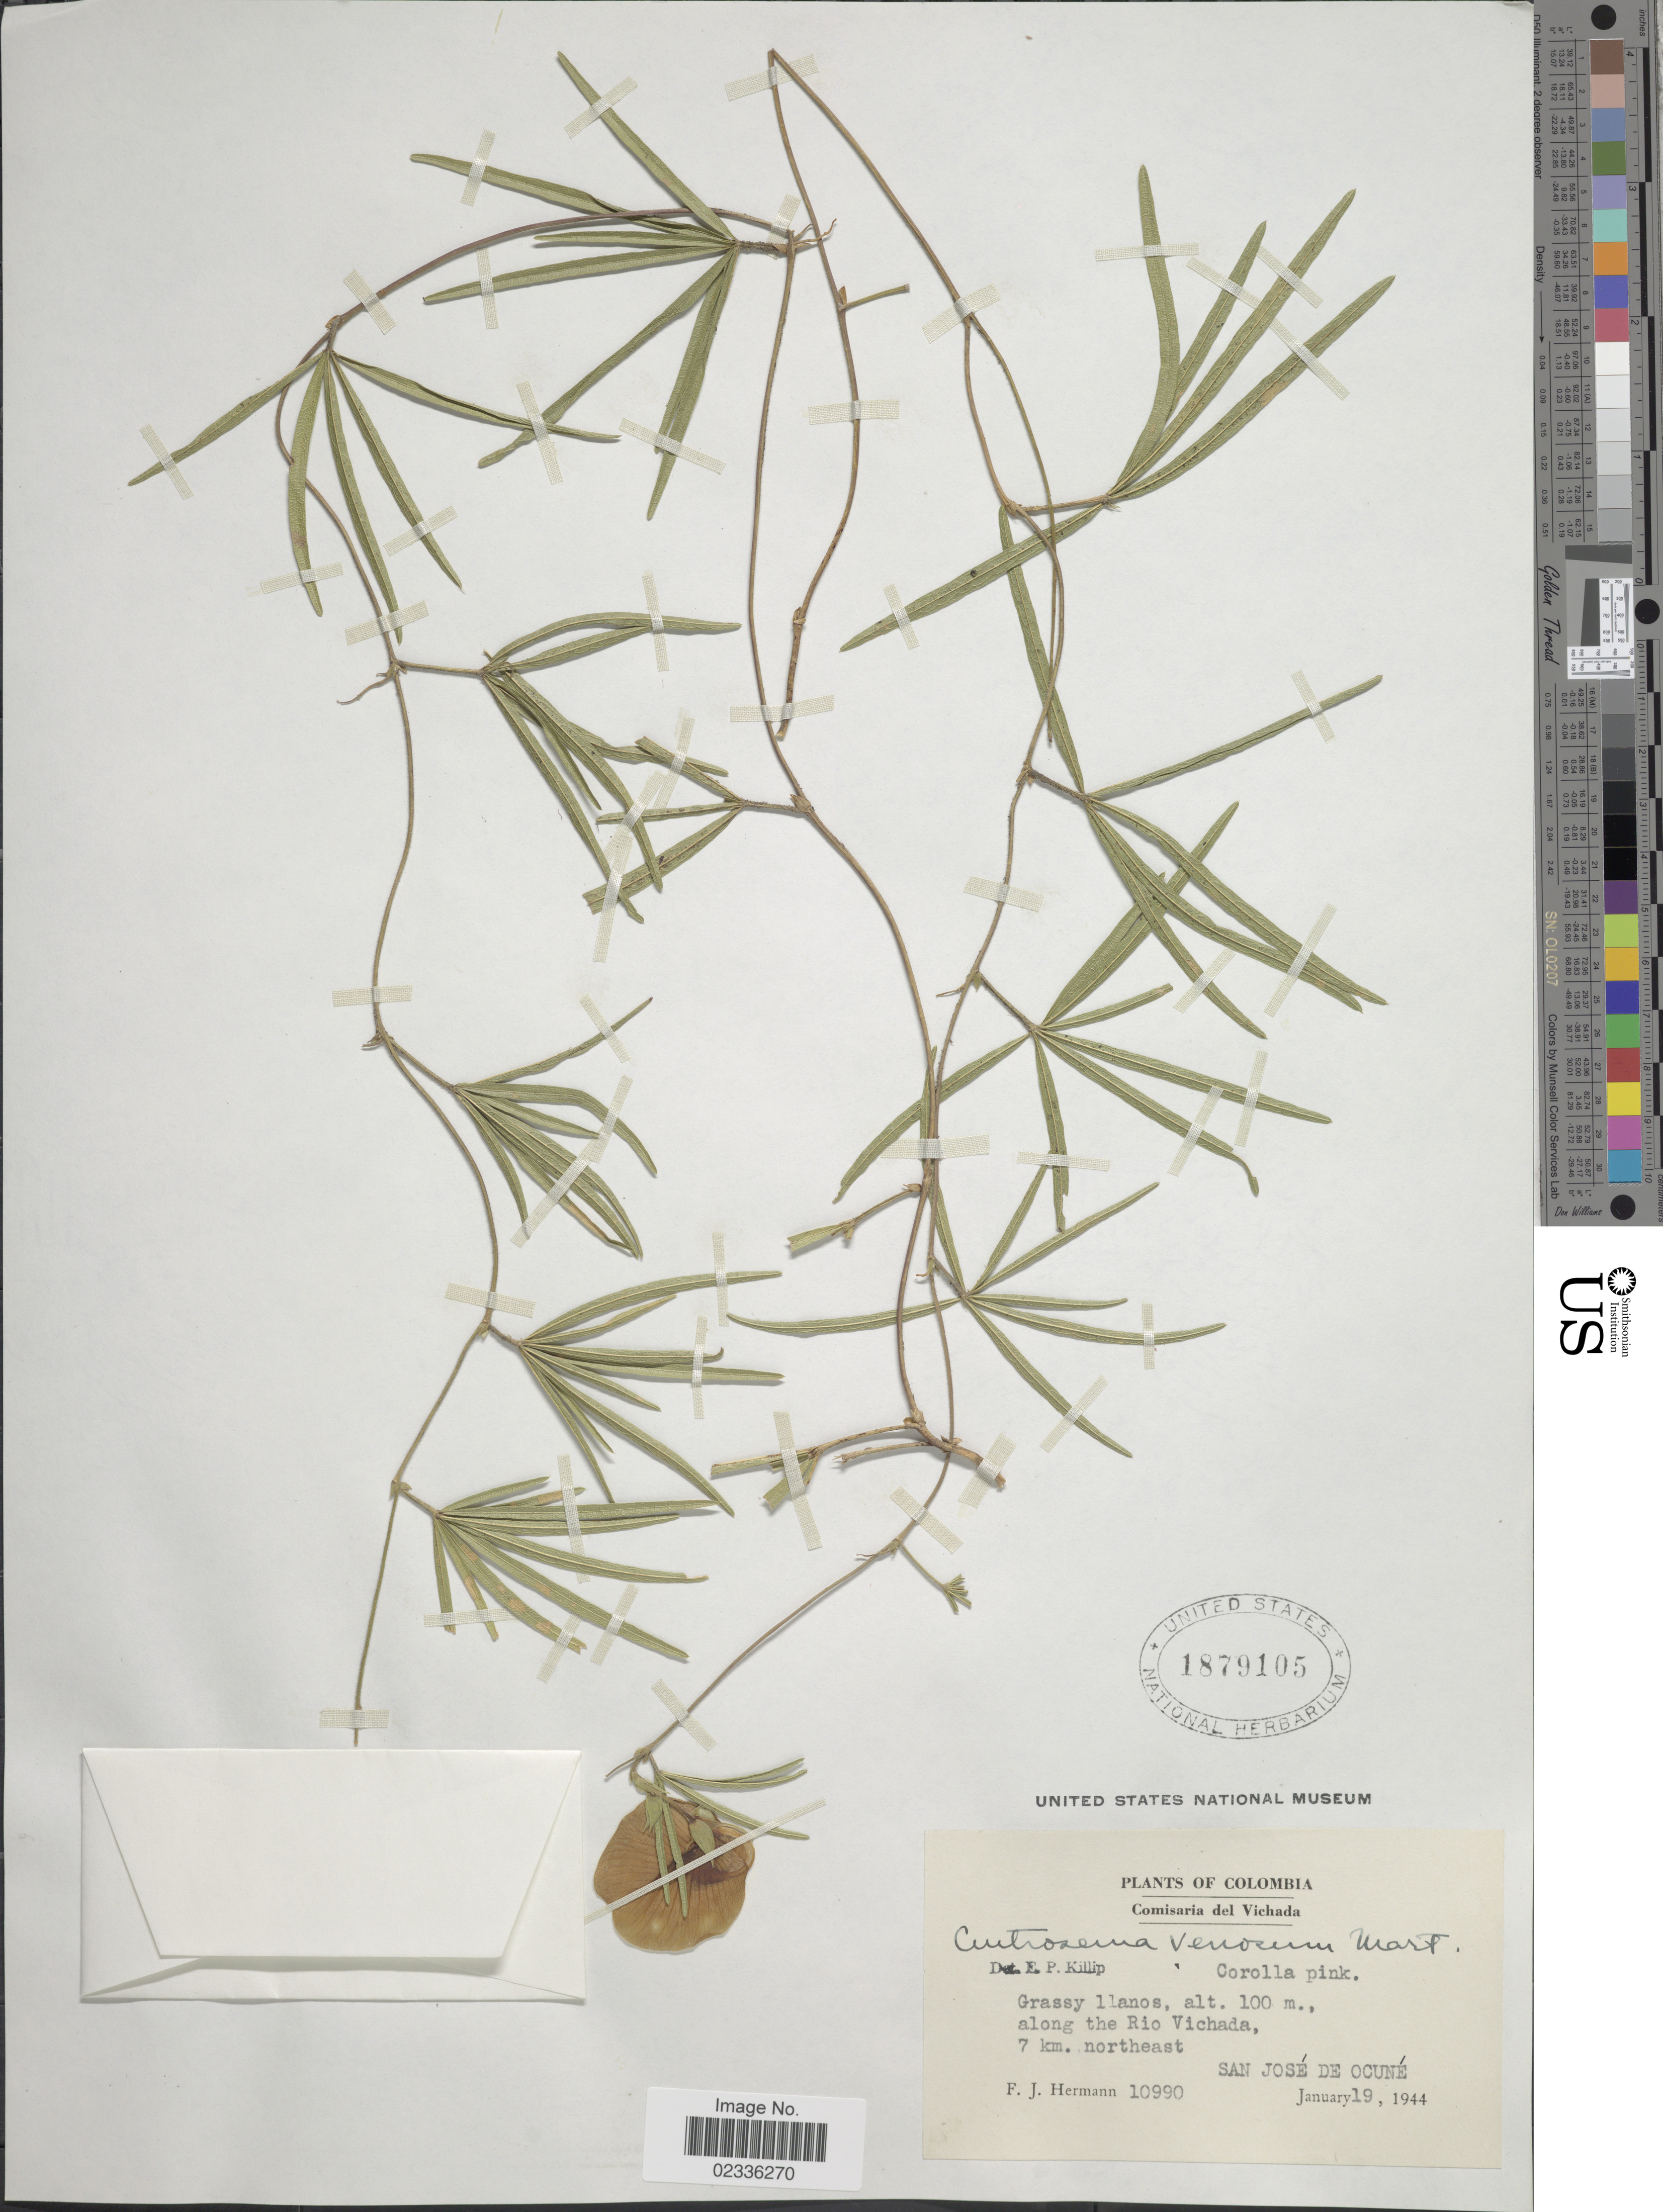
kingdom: Plantae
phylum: Tracheophyta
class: Magnoliopsida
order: Fabales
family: Fabaceae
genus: Centrosema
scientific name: Centrosema venosum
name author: Mart. ex Benth.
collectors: F. J. Hermann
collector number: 10990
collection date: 1944-01-19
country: Colombia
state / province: Vichada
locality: Grassy llanos, along the Rio Vichada 7 km. northeast San Jose De Ocune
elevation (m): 100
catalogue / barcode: US 1879105